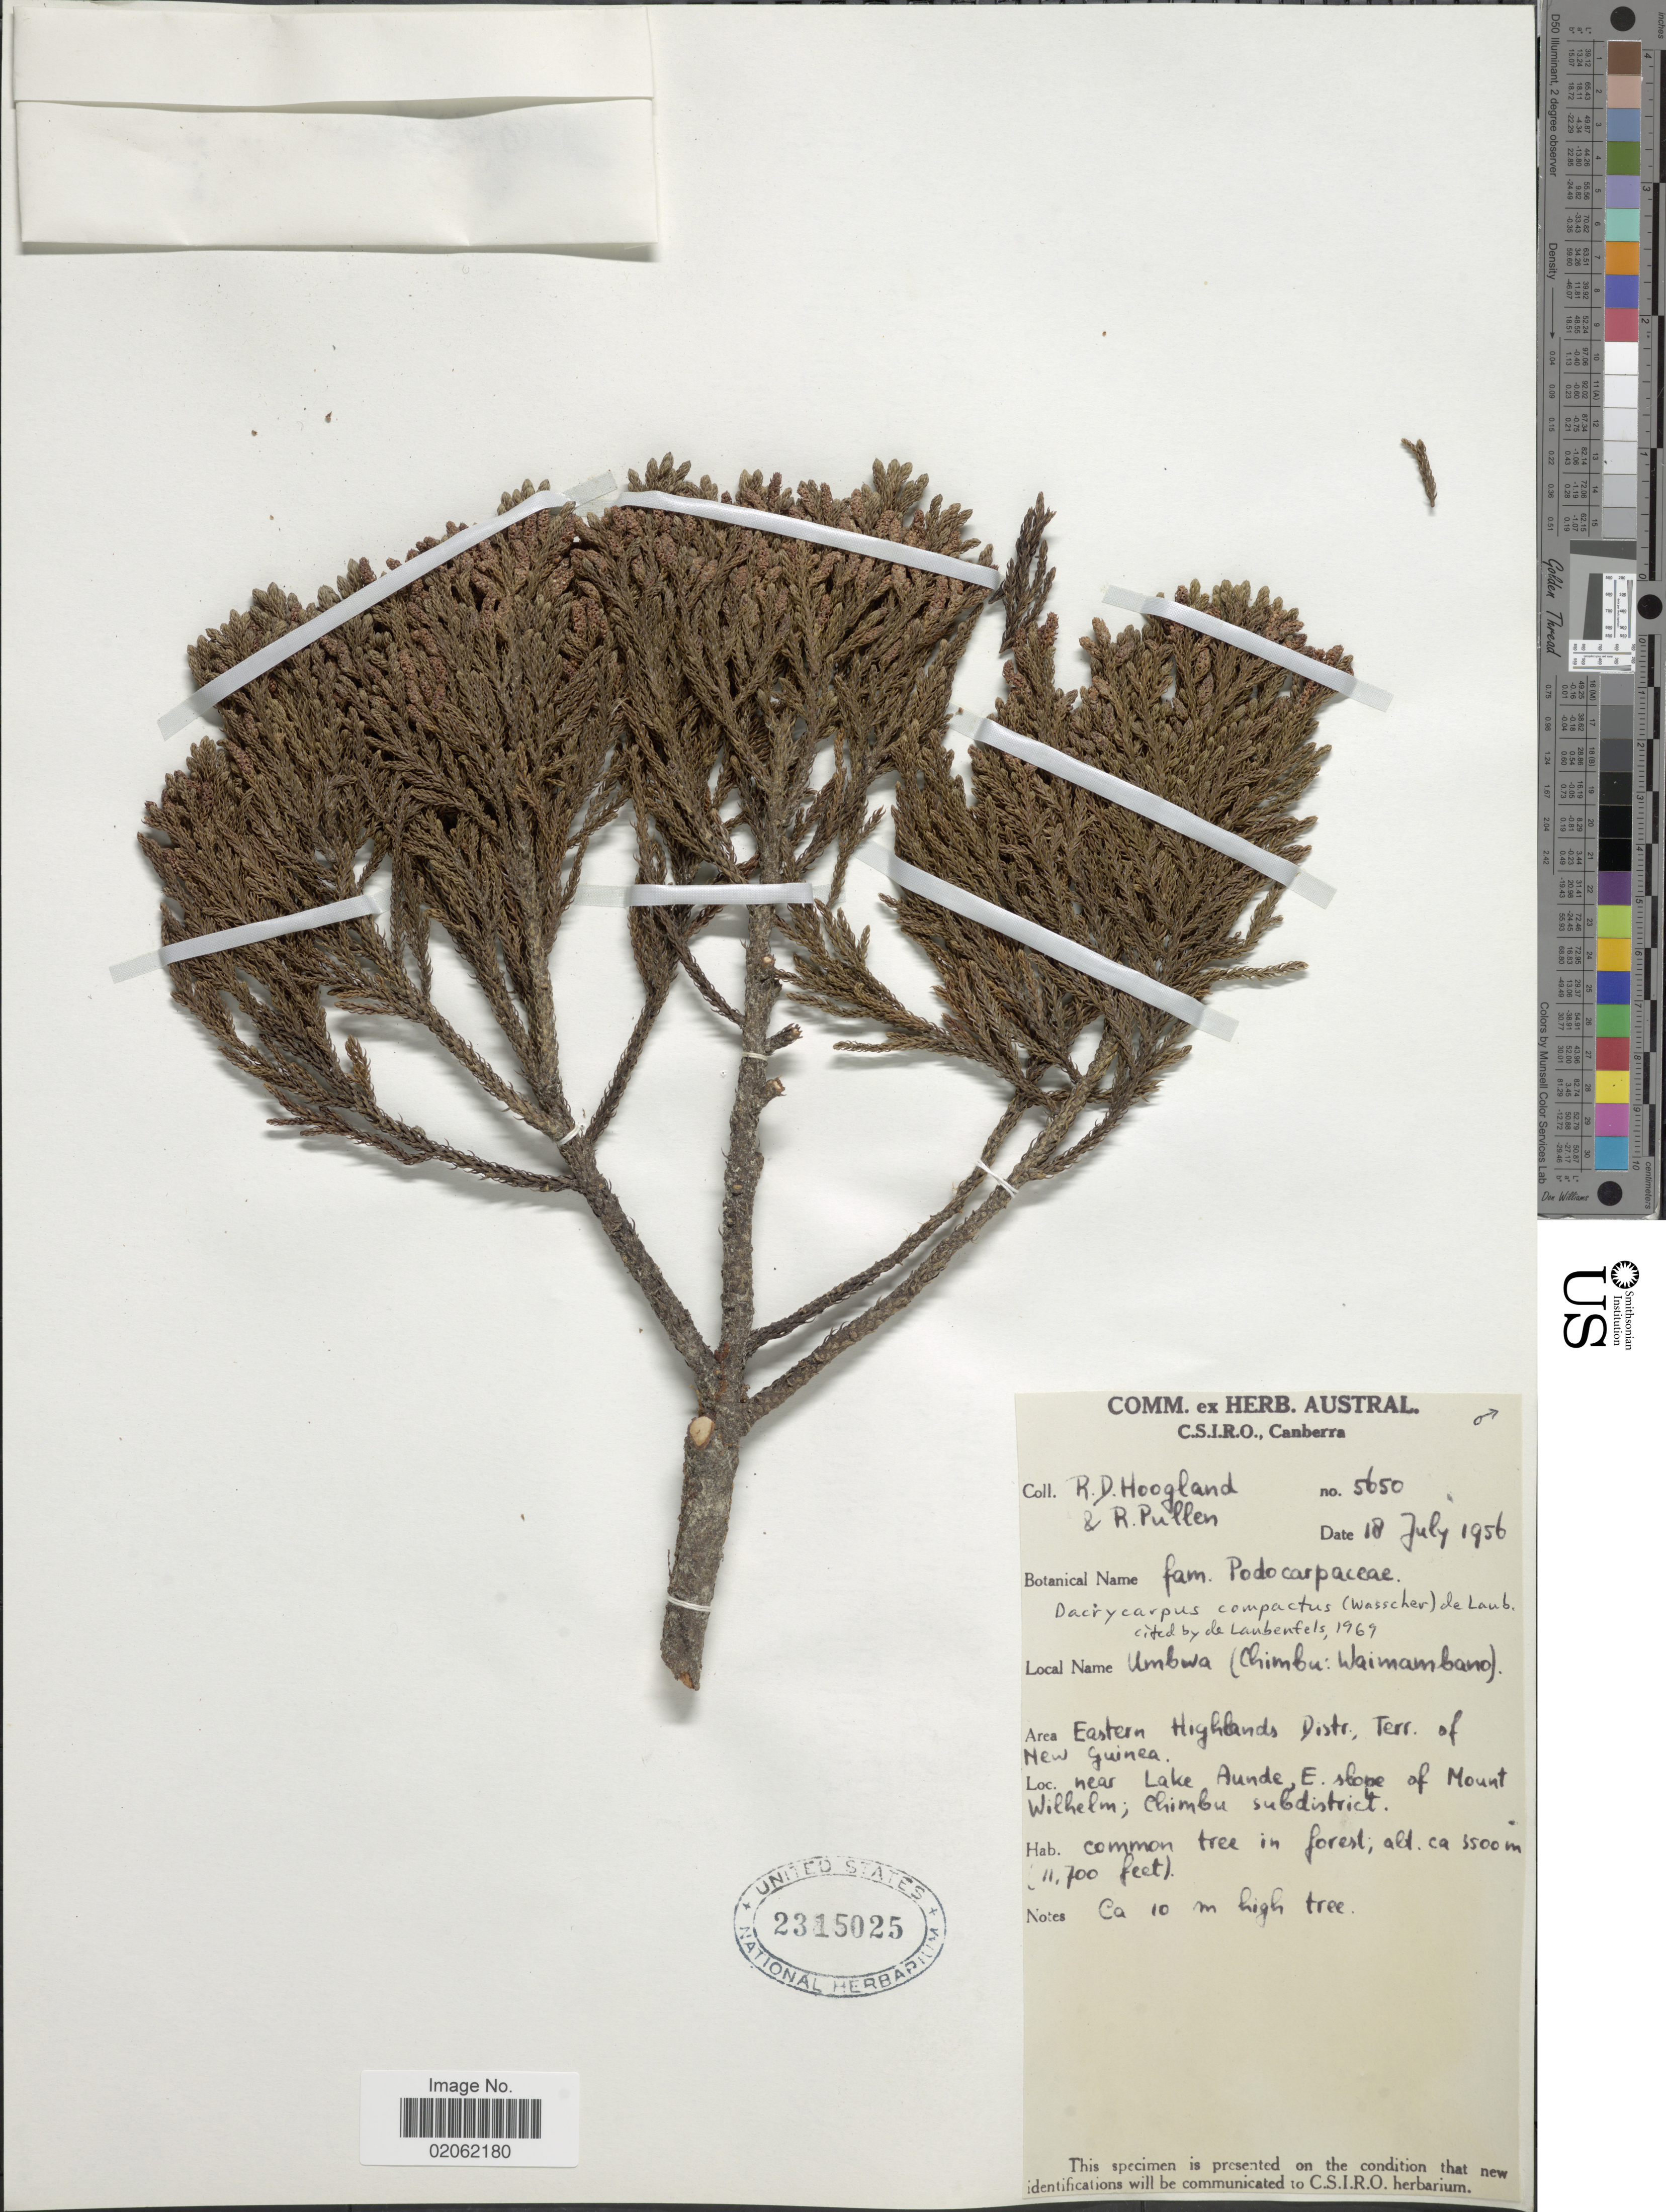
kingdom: Plantae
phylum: Tracheophyta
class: Pinopsida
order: Pinales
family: Podocarpaceae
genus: Dacrycarpus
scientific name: Dacrycarpus compactus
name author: (Wasscher) de Laub.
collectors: R. D. Hoogland & R. Pullen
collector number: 5650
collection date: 1956-07-18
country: Papua New Guinea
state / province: Chimbu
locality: Eastern Highlands Distr., Terr of New Guinea, near Lake Aunde, E slope of Mount Wilhelm; chimbu subdistrict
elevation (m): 3500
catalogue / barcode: US 2315025